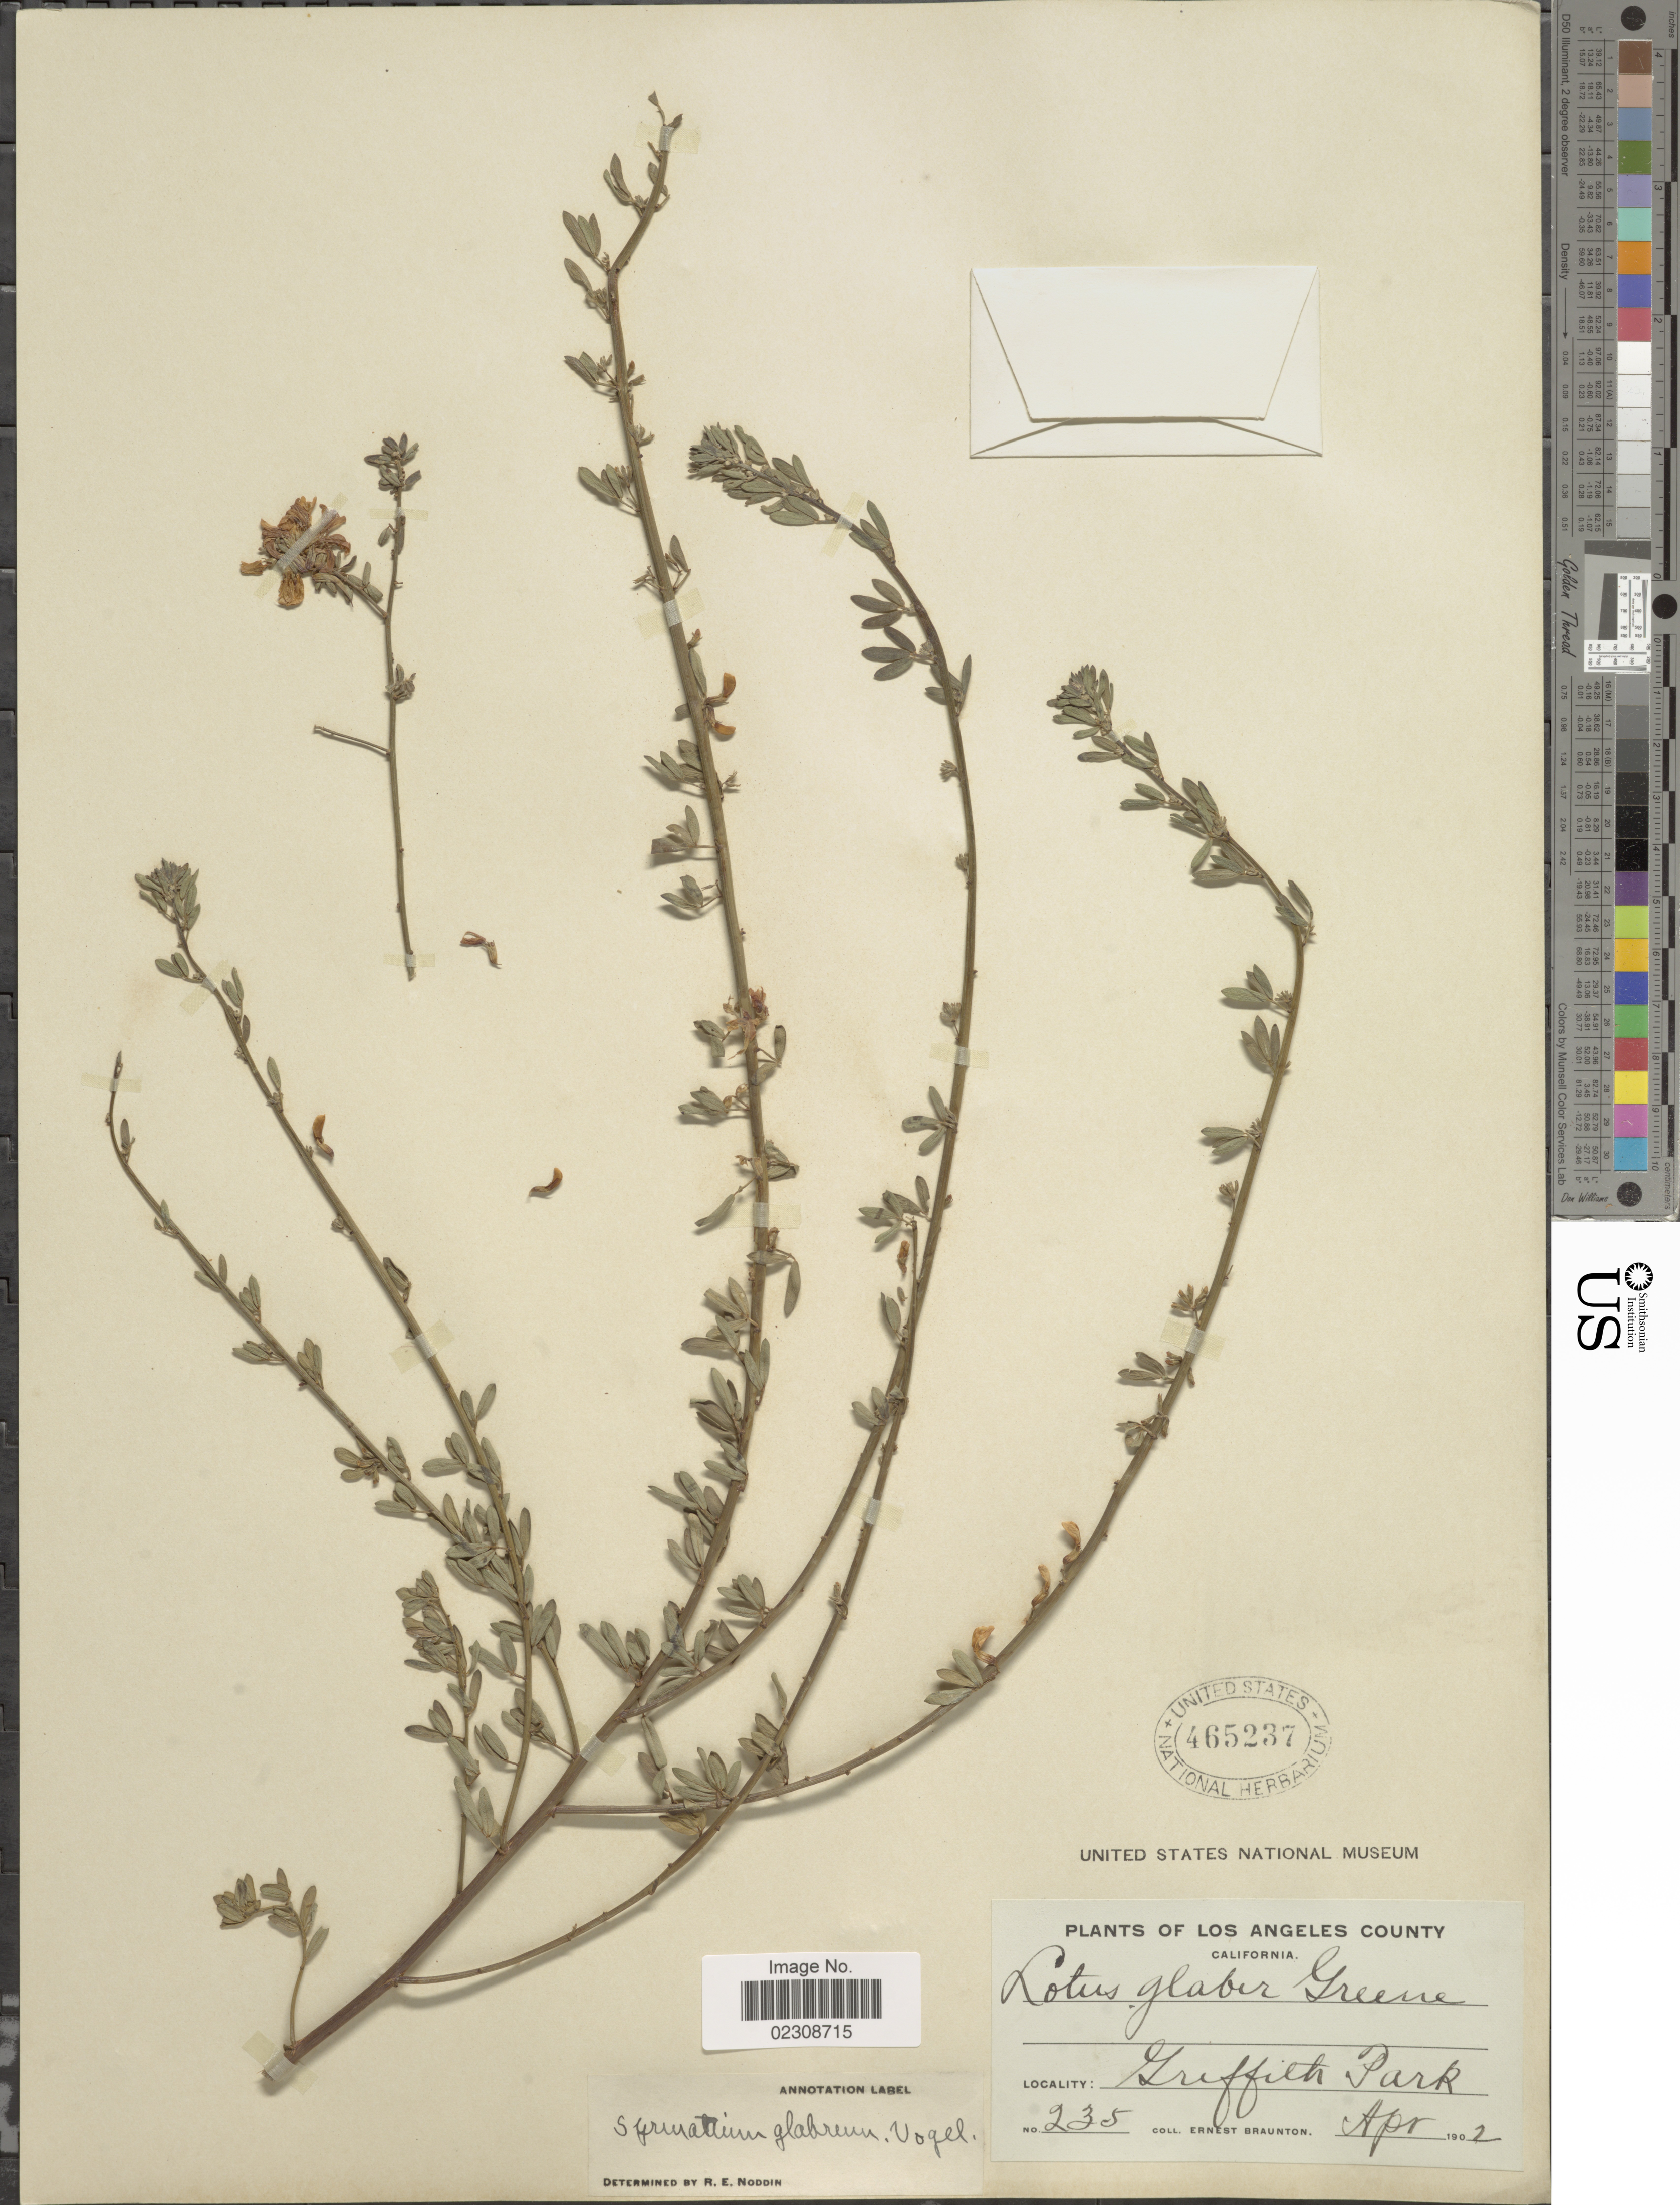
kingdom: Plantae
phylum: Tracheophyta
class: Magnoliopsida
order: Fabales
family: Fabaceae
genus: Syrmatium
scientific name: Syrmatium glabrum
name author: Vogel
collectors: E. Braunton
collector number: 235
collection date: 1902-04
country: United States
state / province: California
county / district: Los Angeles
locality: Los Angeles County. Griffith Park.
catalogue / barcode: US 465237